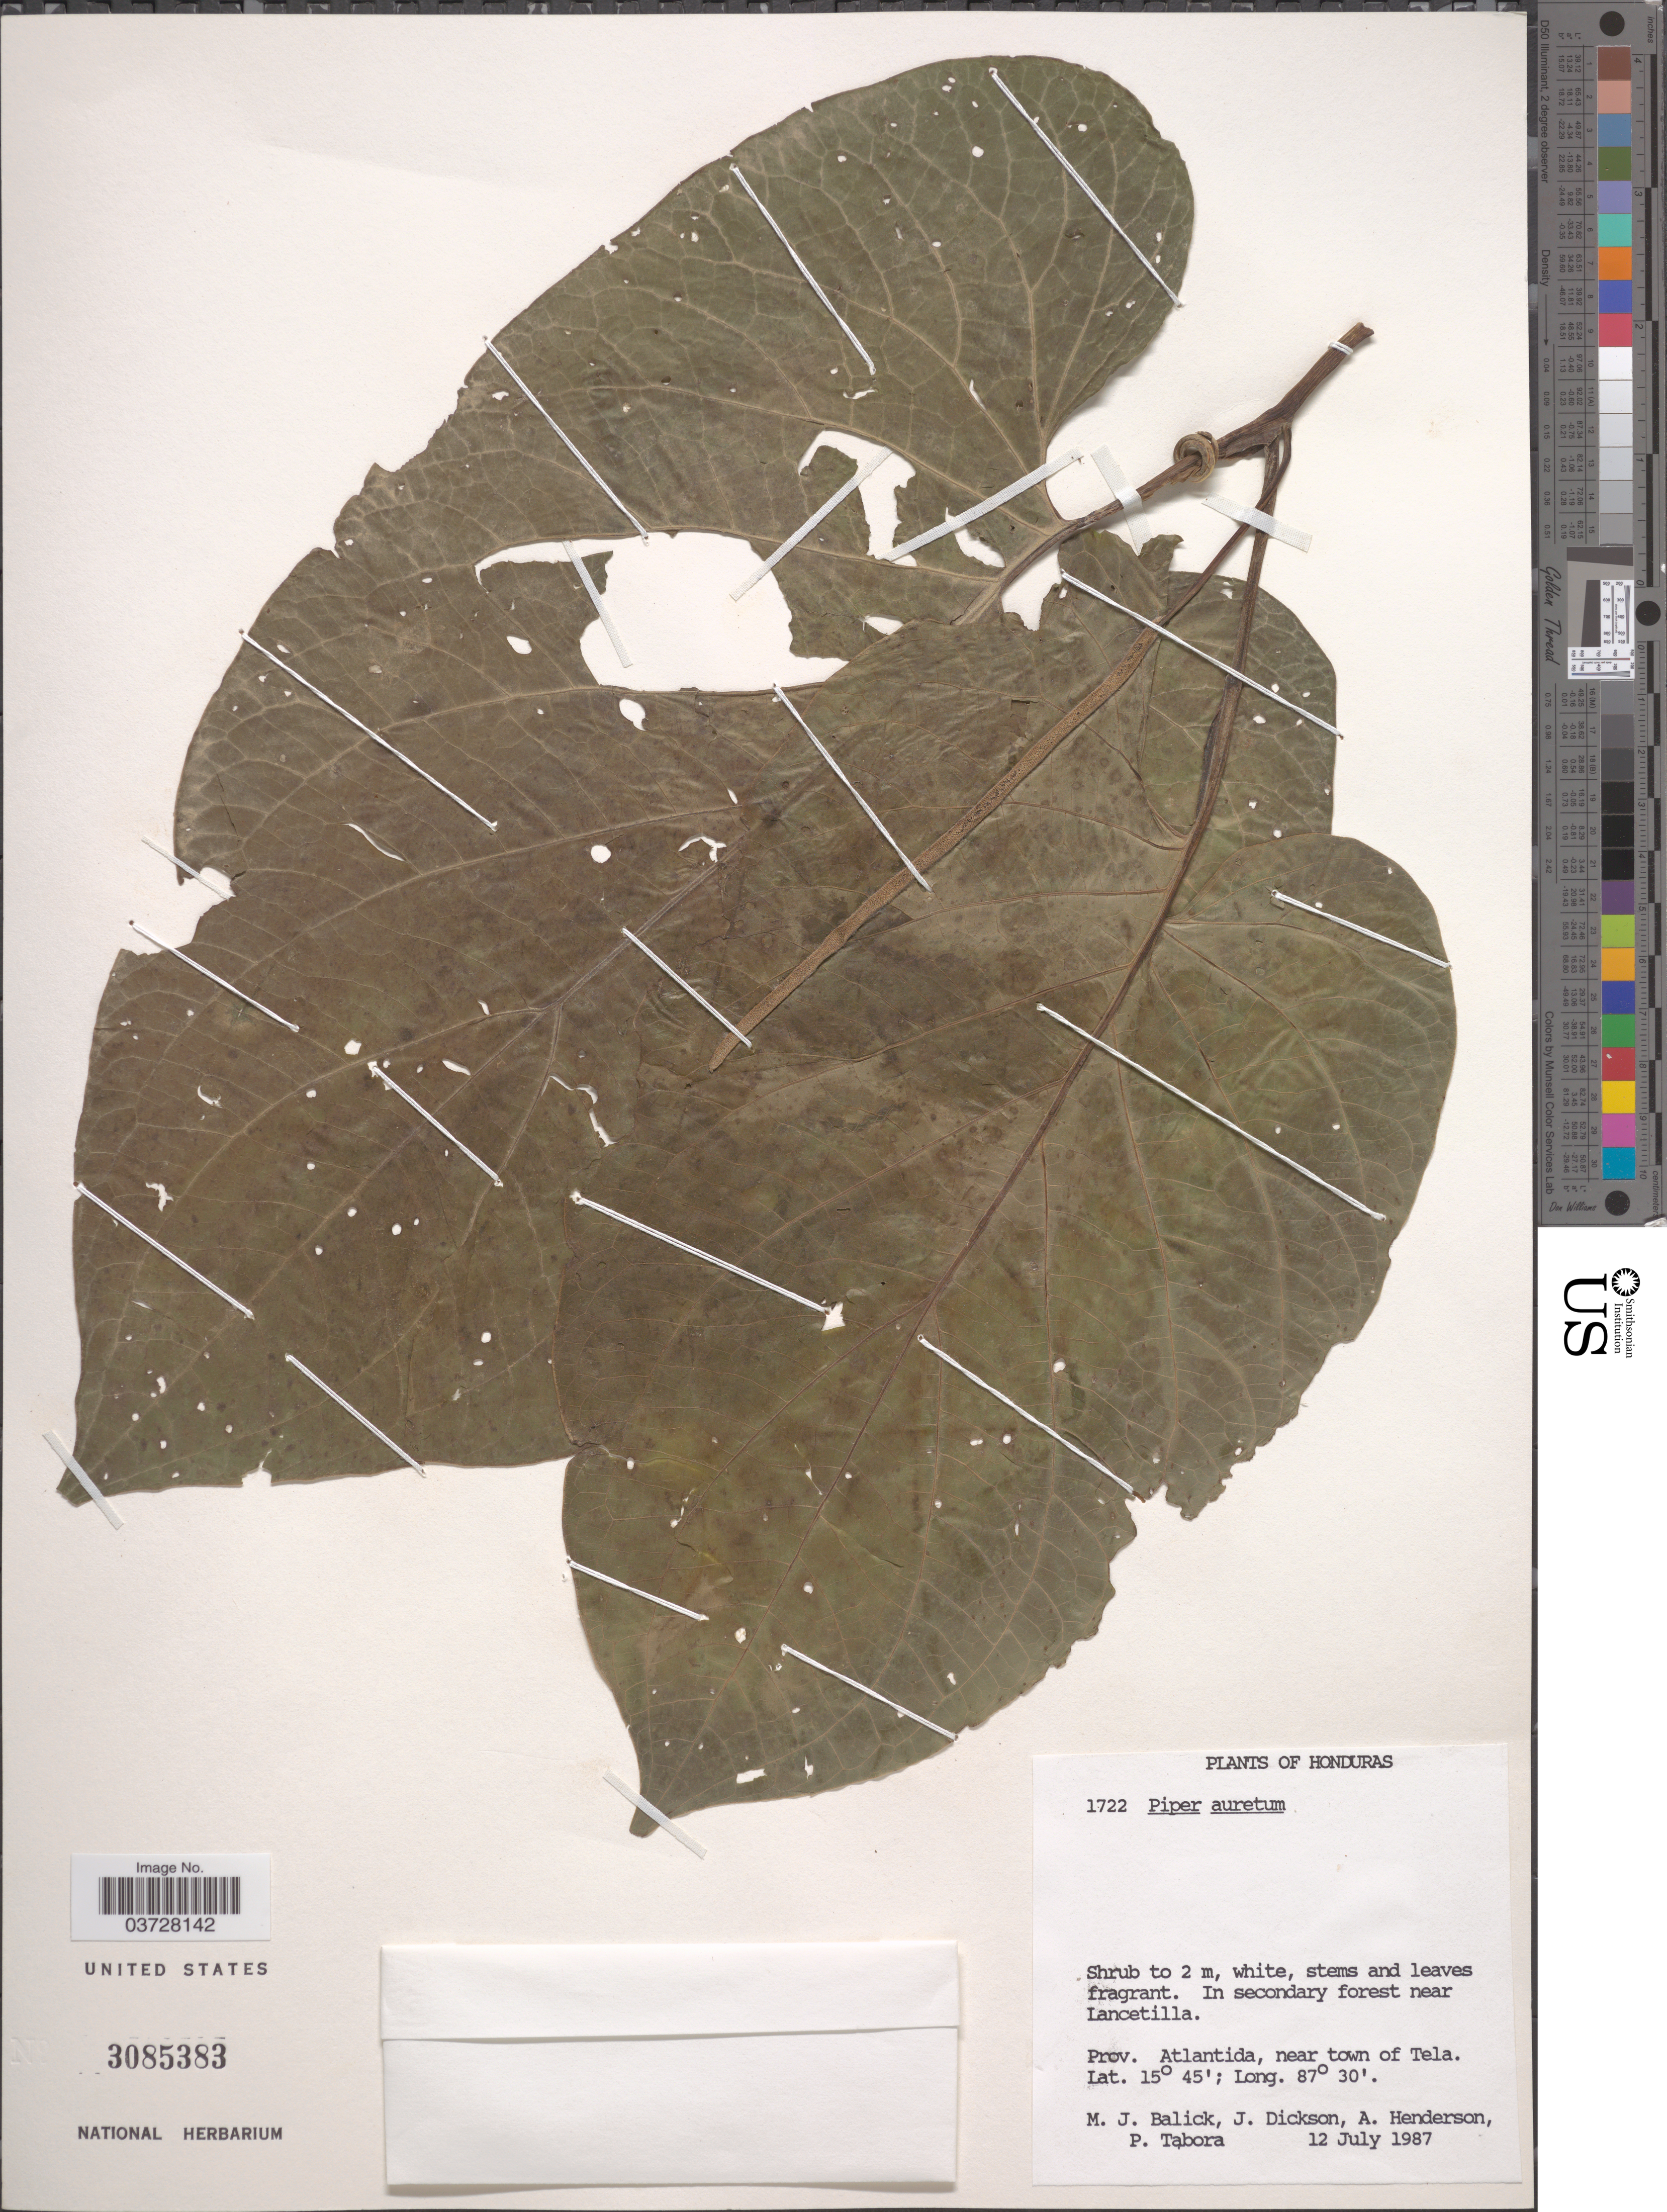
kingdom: Plantae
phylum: Tracheophyta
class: Magnoliopsida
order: Piperales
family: Piperaceae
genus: Piper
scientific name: Piper auritum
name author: Kunth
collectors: M. J. Balick, J. Dickson, A. Henderson & P. Tabora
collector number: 1722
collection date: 1987-07-12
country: Honduras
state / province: Atlantida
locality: In secondary forest near Lancetilla. Prov. Atlantida, near town of Tela.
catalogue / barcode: US 3085383